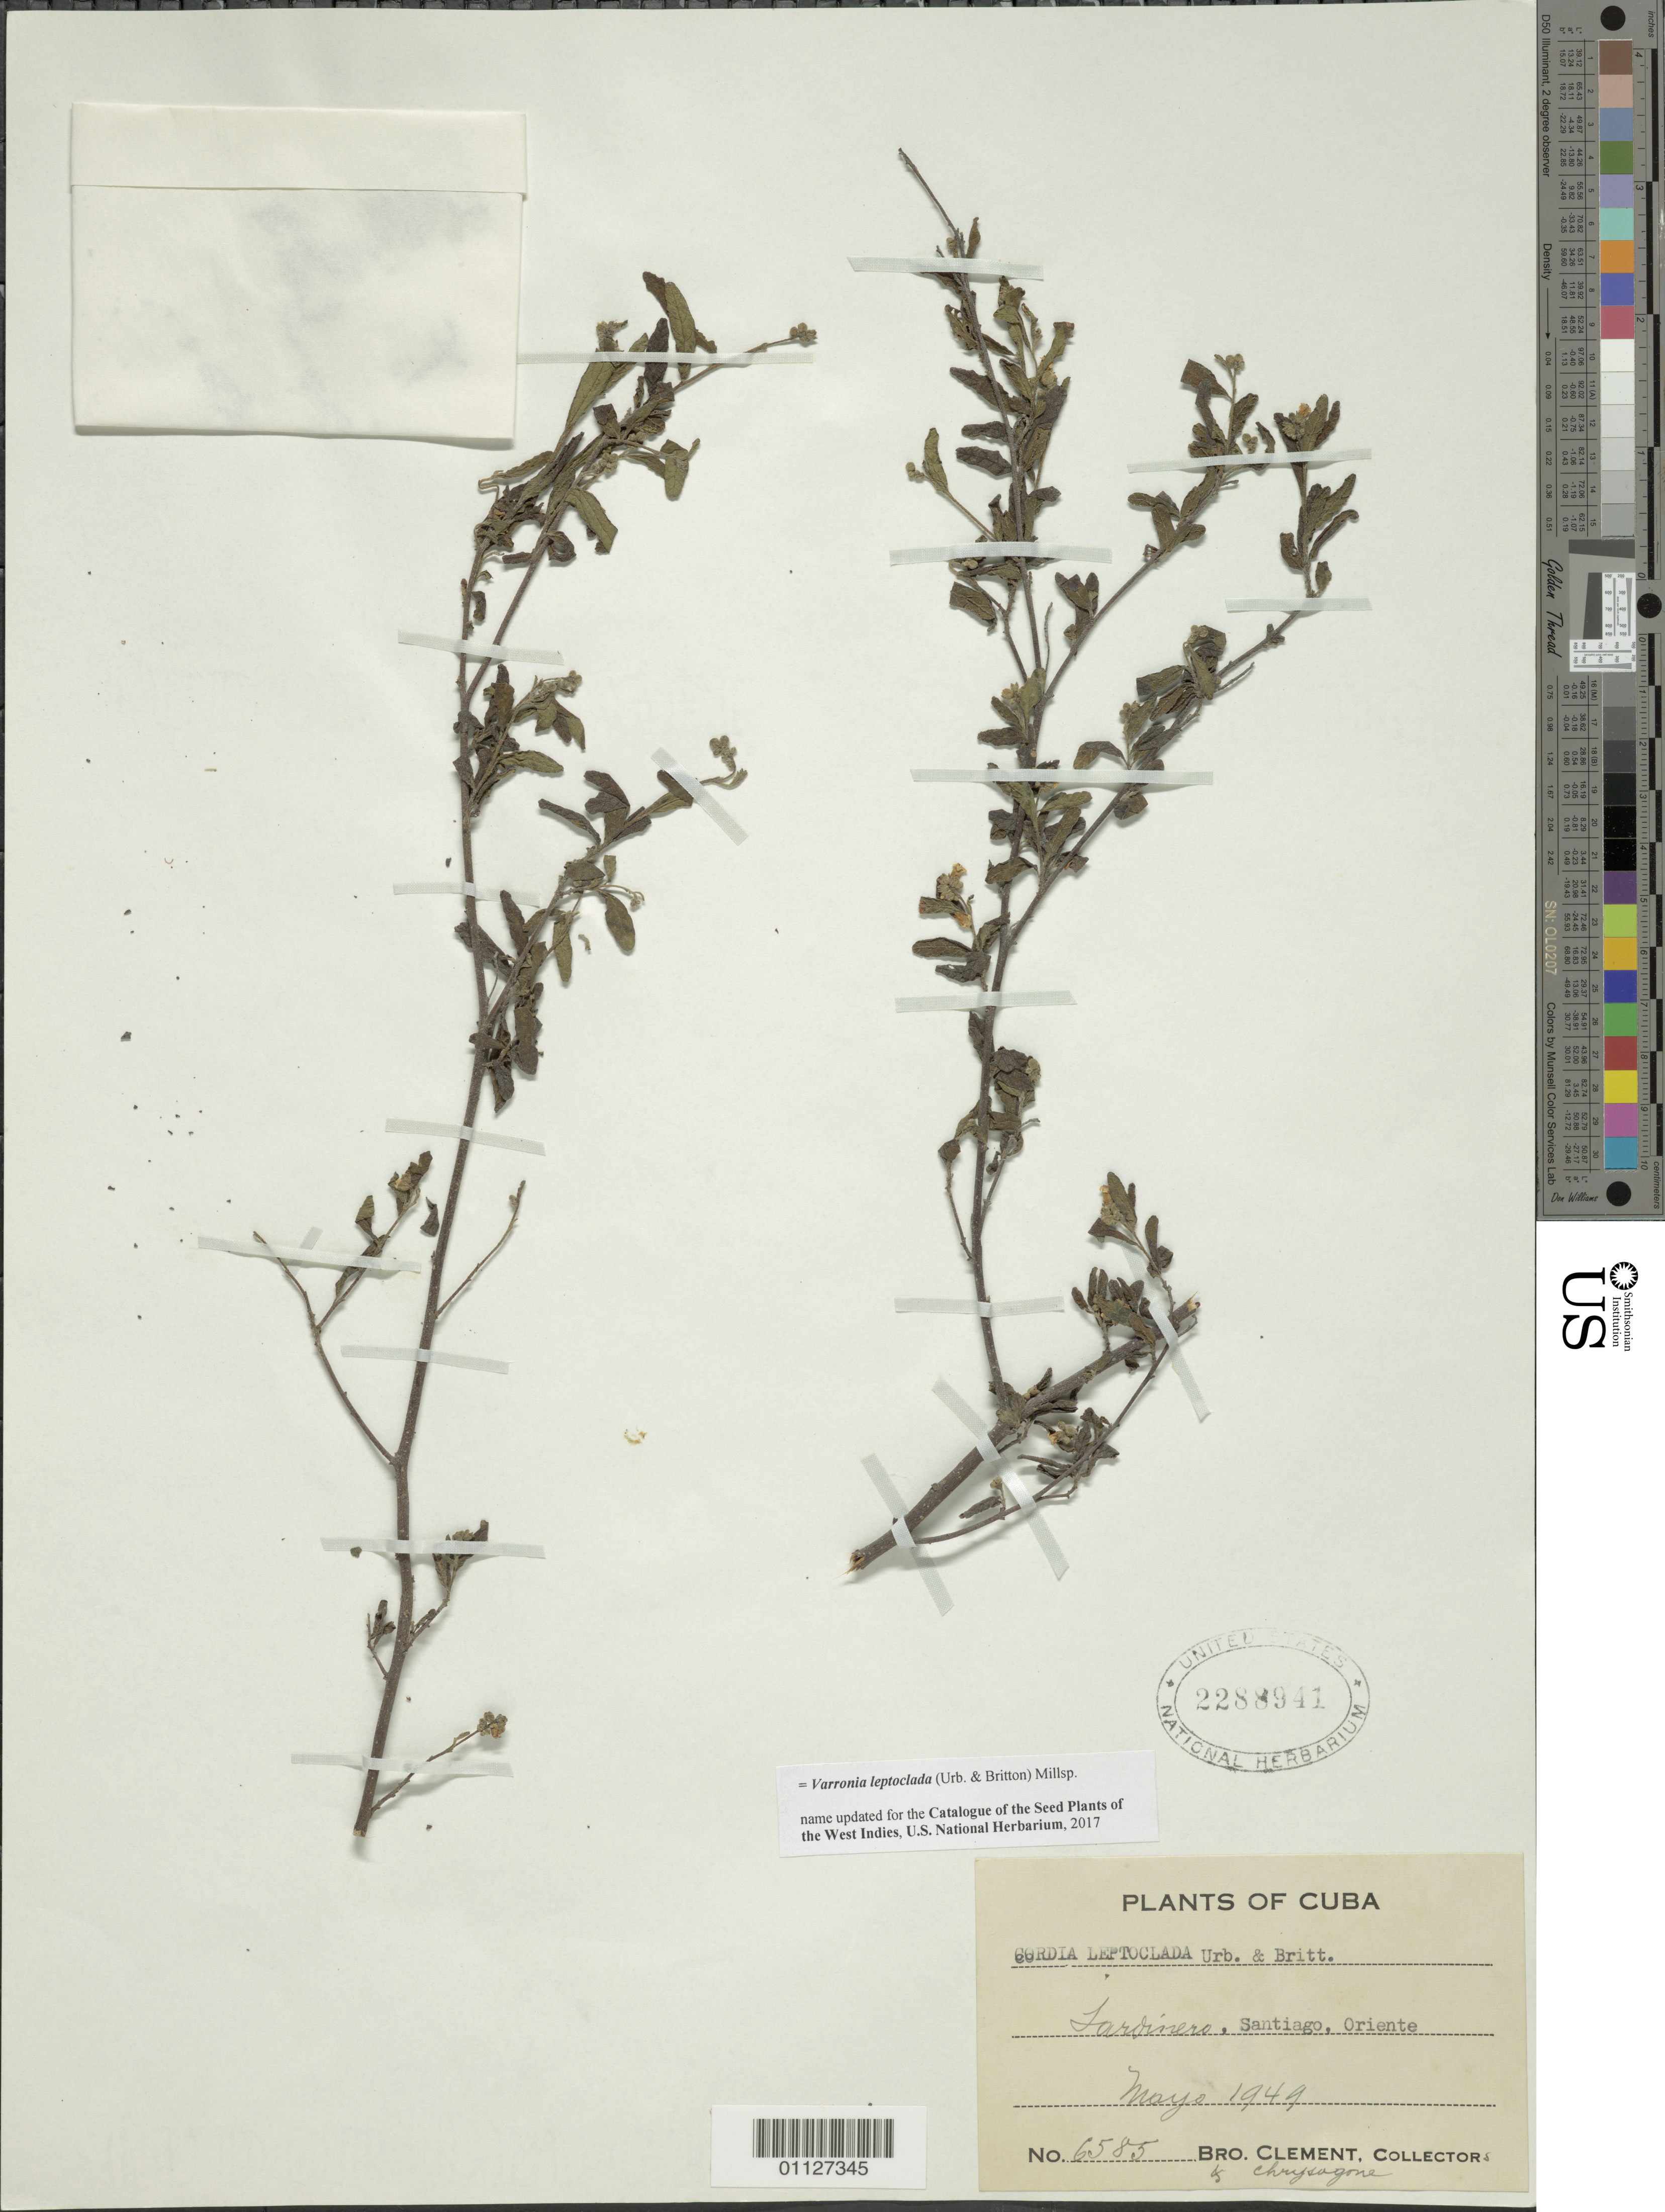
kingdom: Plantae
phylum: Tracheophyta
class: Magnoliopsida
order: Boraginales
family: Cordiaceae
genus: Varronia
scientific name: Varronia leptoclada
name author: (Urb. & Britton) Millsp.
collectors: B. Clement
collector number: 6585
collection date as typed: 01 May 1949 to 31 May 1949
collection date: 1949-05-01/1949-05-31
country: Cuba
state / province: Santiago de Cuba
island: Cuba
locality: Sardinero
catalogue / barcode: US 2288941